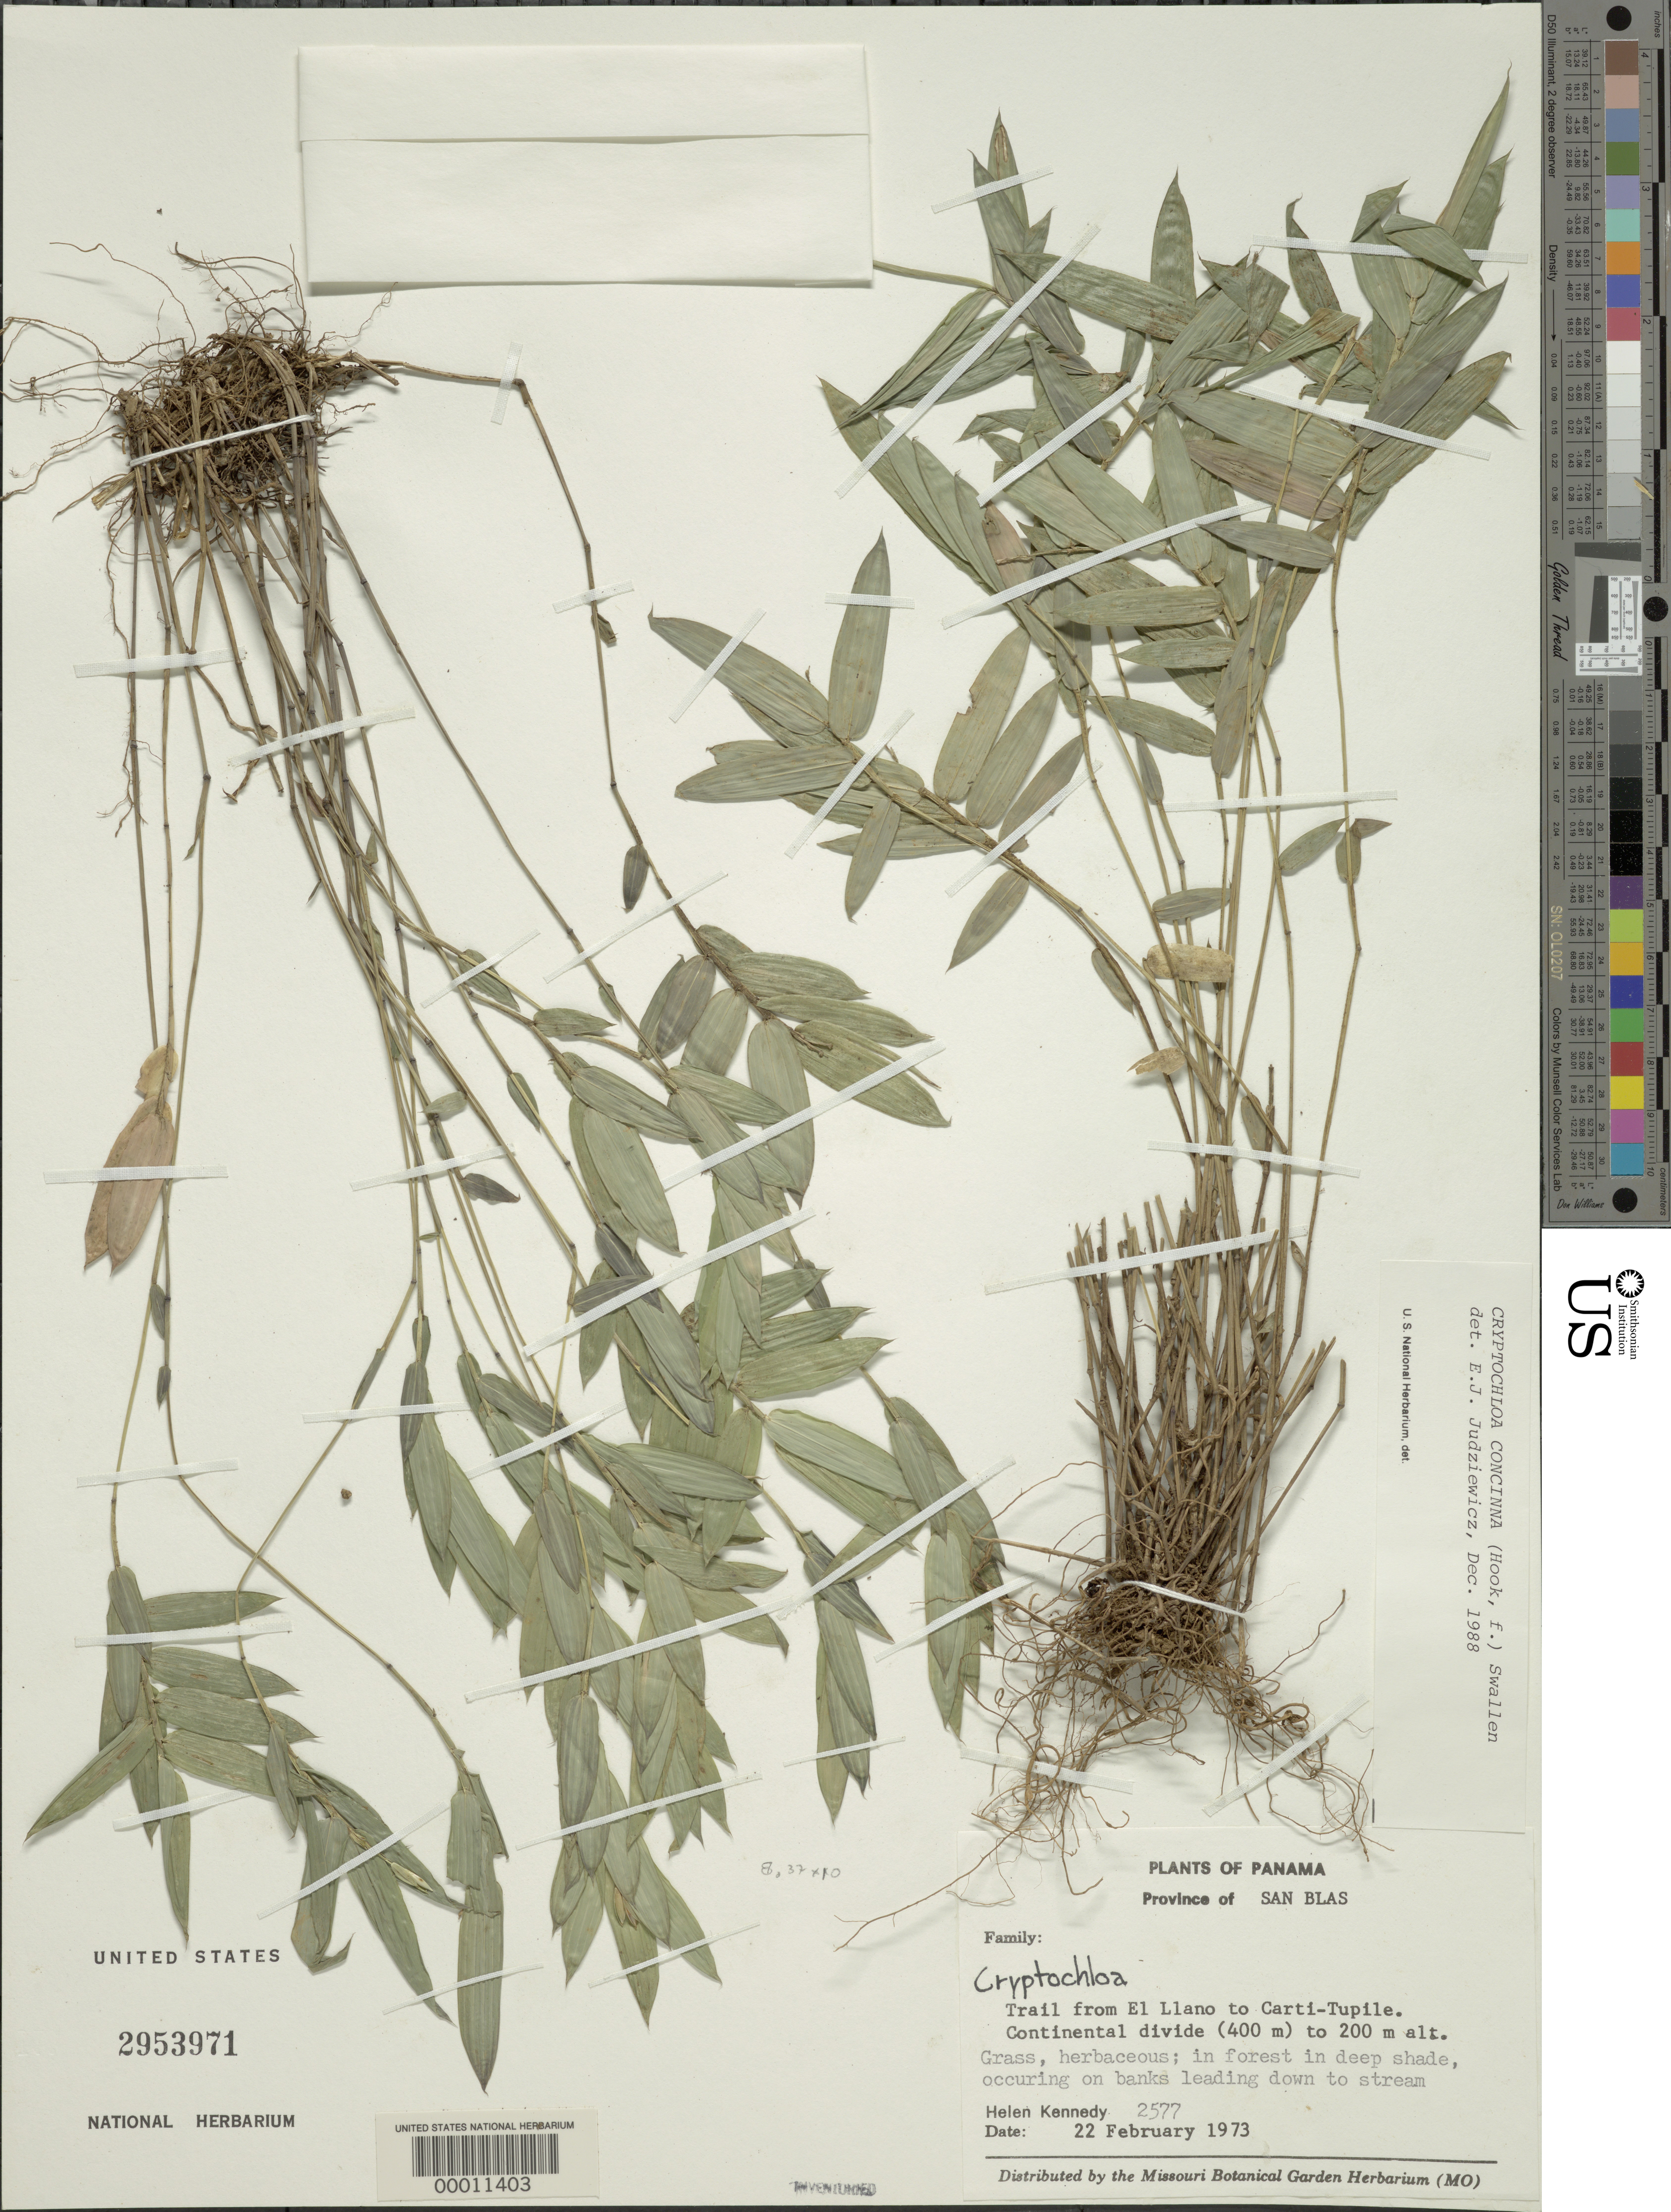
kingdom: Plantae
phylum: Tracheophyta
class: Liliopsida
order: Poales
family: Poaceae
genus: Cryptochloa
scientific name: Cryptochloa sp.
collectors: H. Kennedy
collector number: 2577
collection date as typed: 22 Feb 1973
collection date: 1973-02-22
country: Panama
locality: Prov of San Blas, El Llano/Carti-Tupile Trail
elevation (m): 200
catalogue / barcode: US 2953971